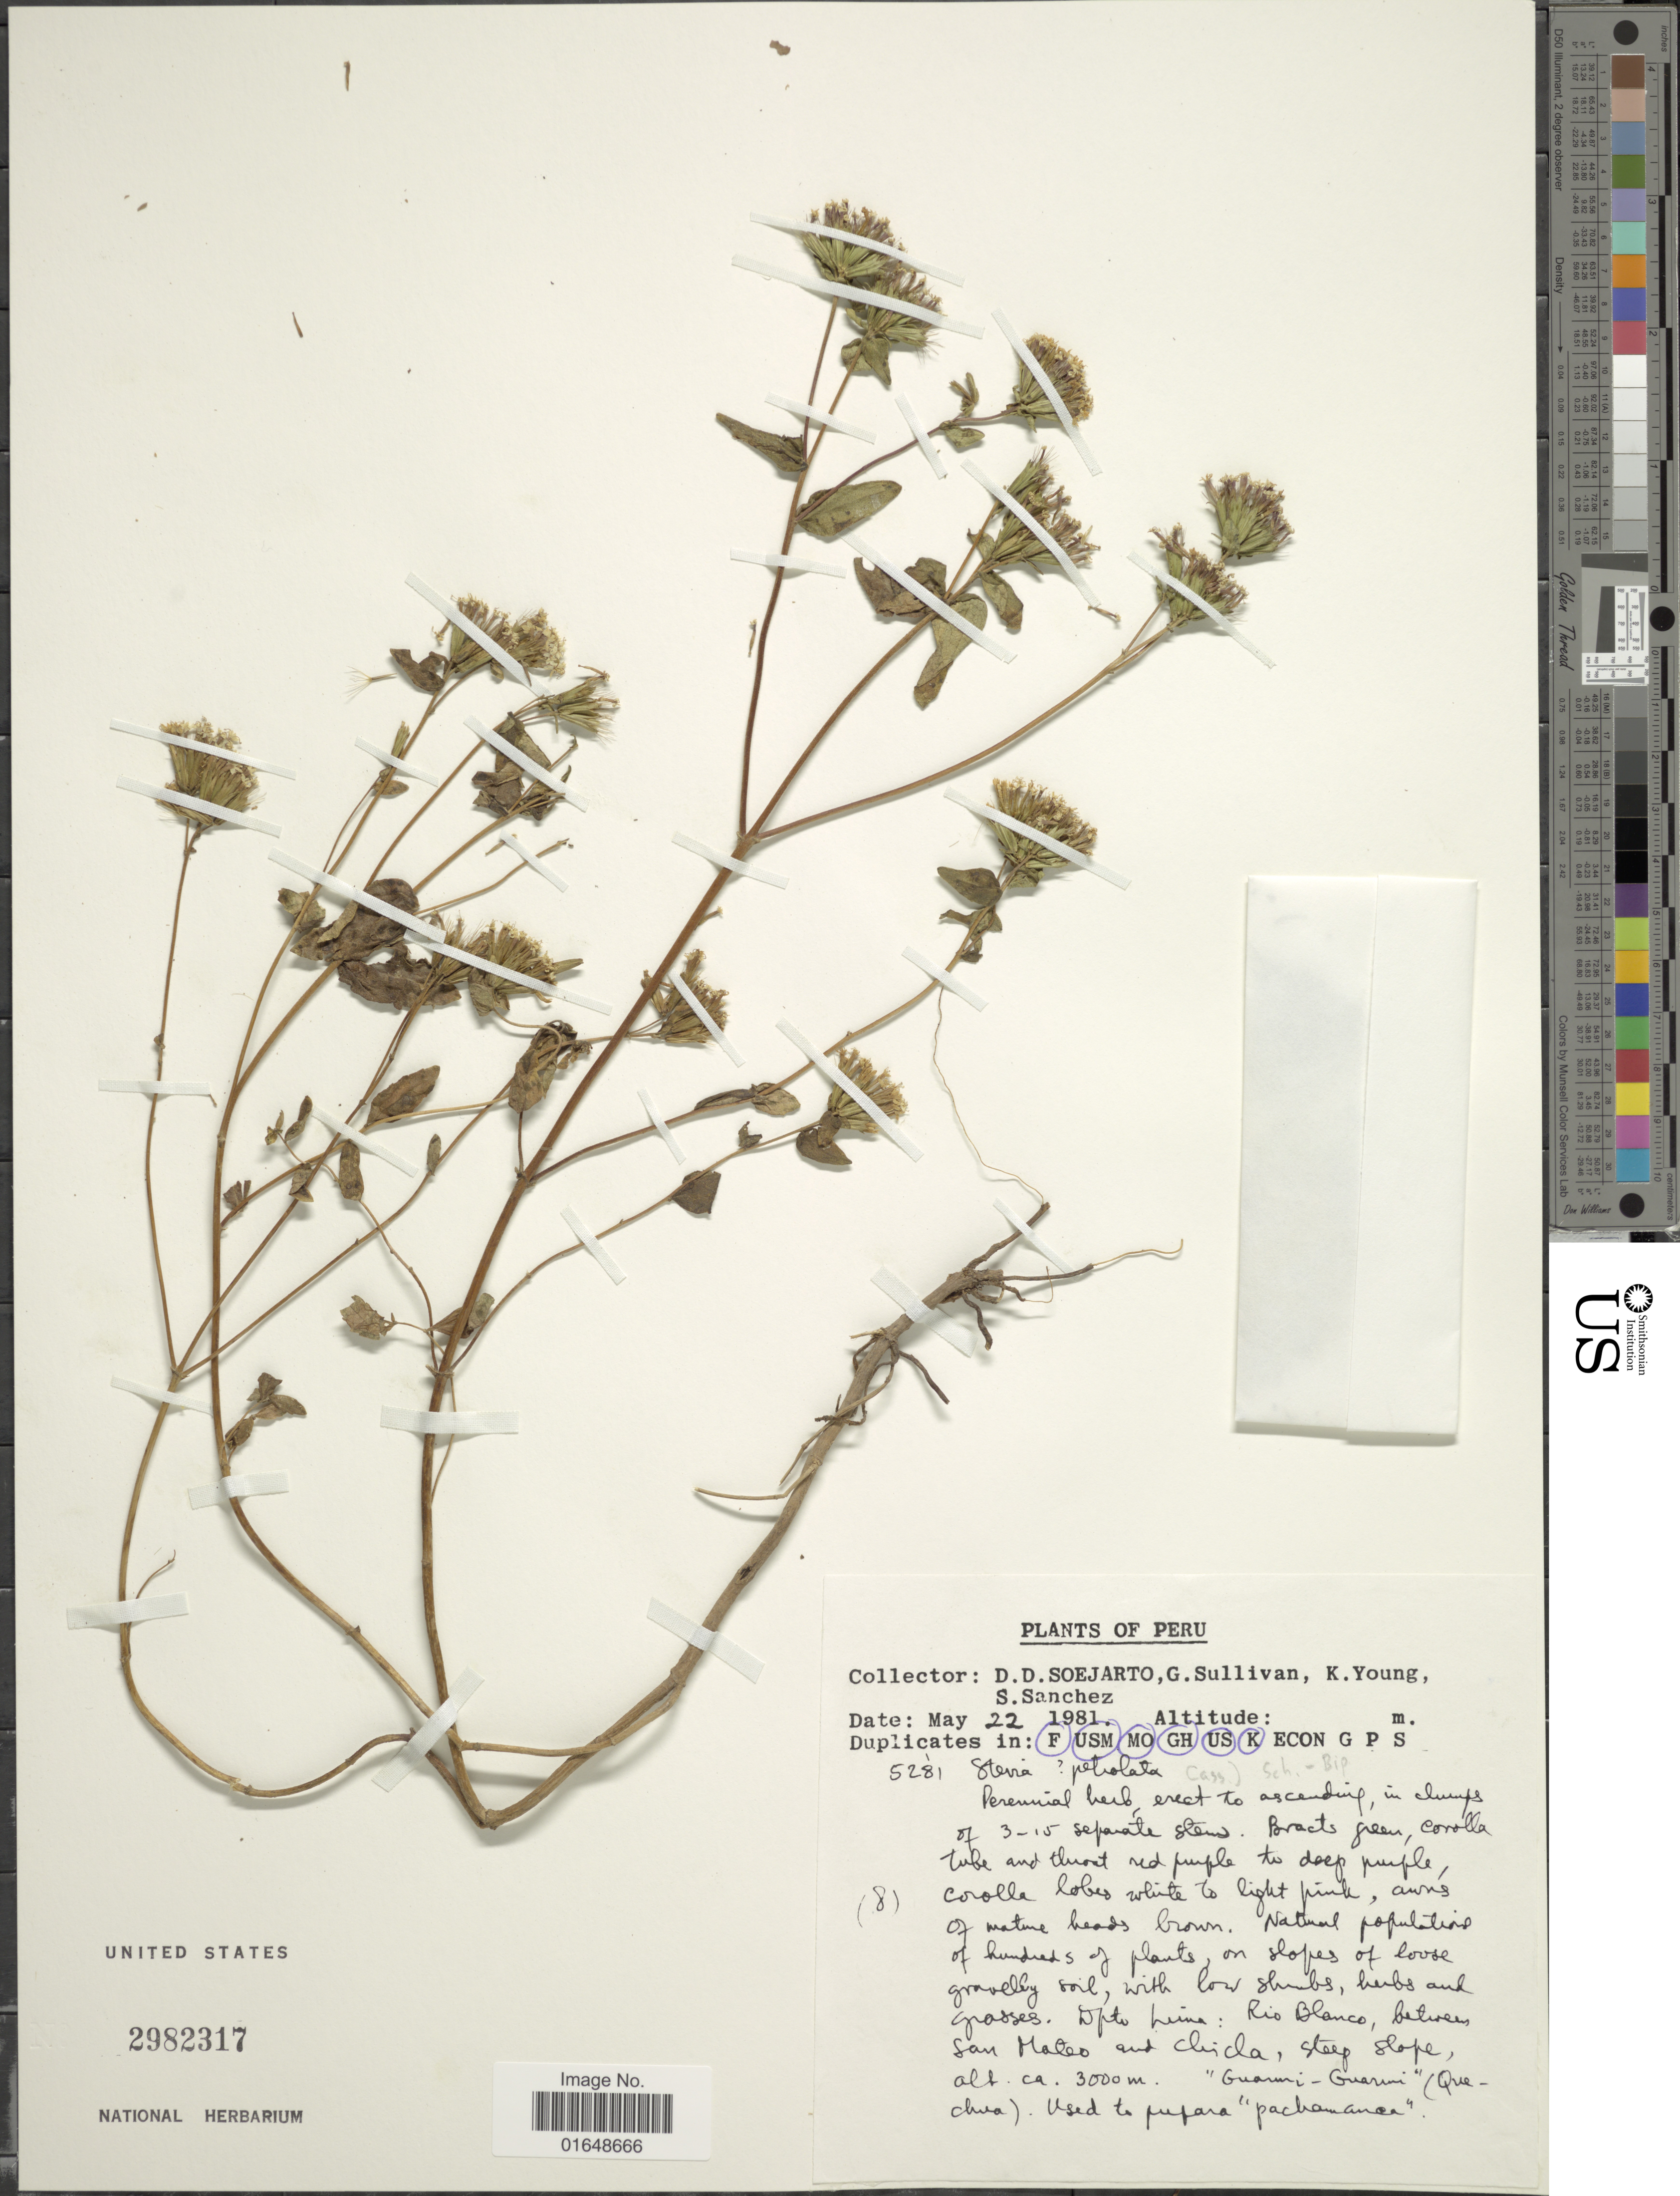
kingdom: Plantae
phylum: Tracheophyta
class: Magnoliopsida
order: Asterales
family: Asteraceae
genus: Stevia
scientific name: Stevia petiolata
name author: (Cass.) Sch. Bip. in Klotzsch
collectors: G. Sullivan, K. Young & S. Sanchez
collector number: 5281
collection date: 1981-05-22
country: Peru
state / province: Lima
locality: Dpto Lima: Rio Blanco, between San Mateo and Chicla, steep slope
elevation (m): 3000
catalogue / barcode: US 2982317